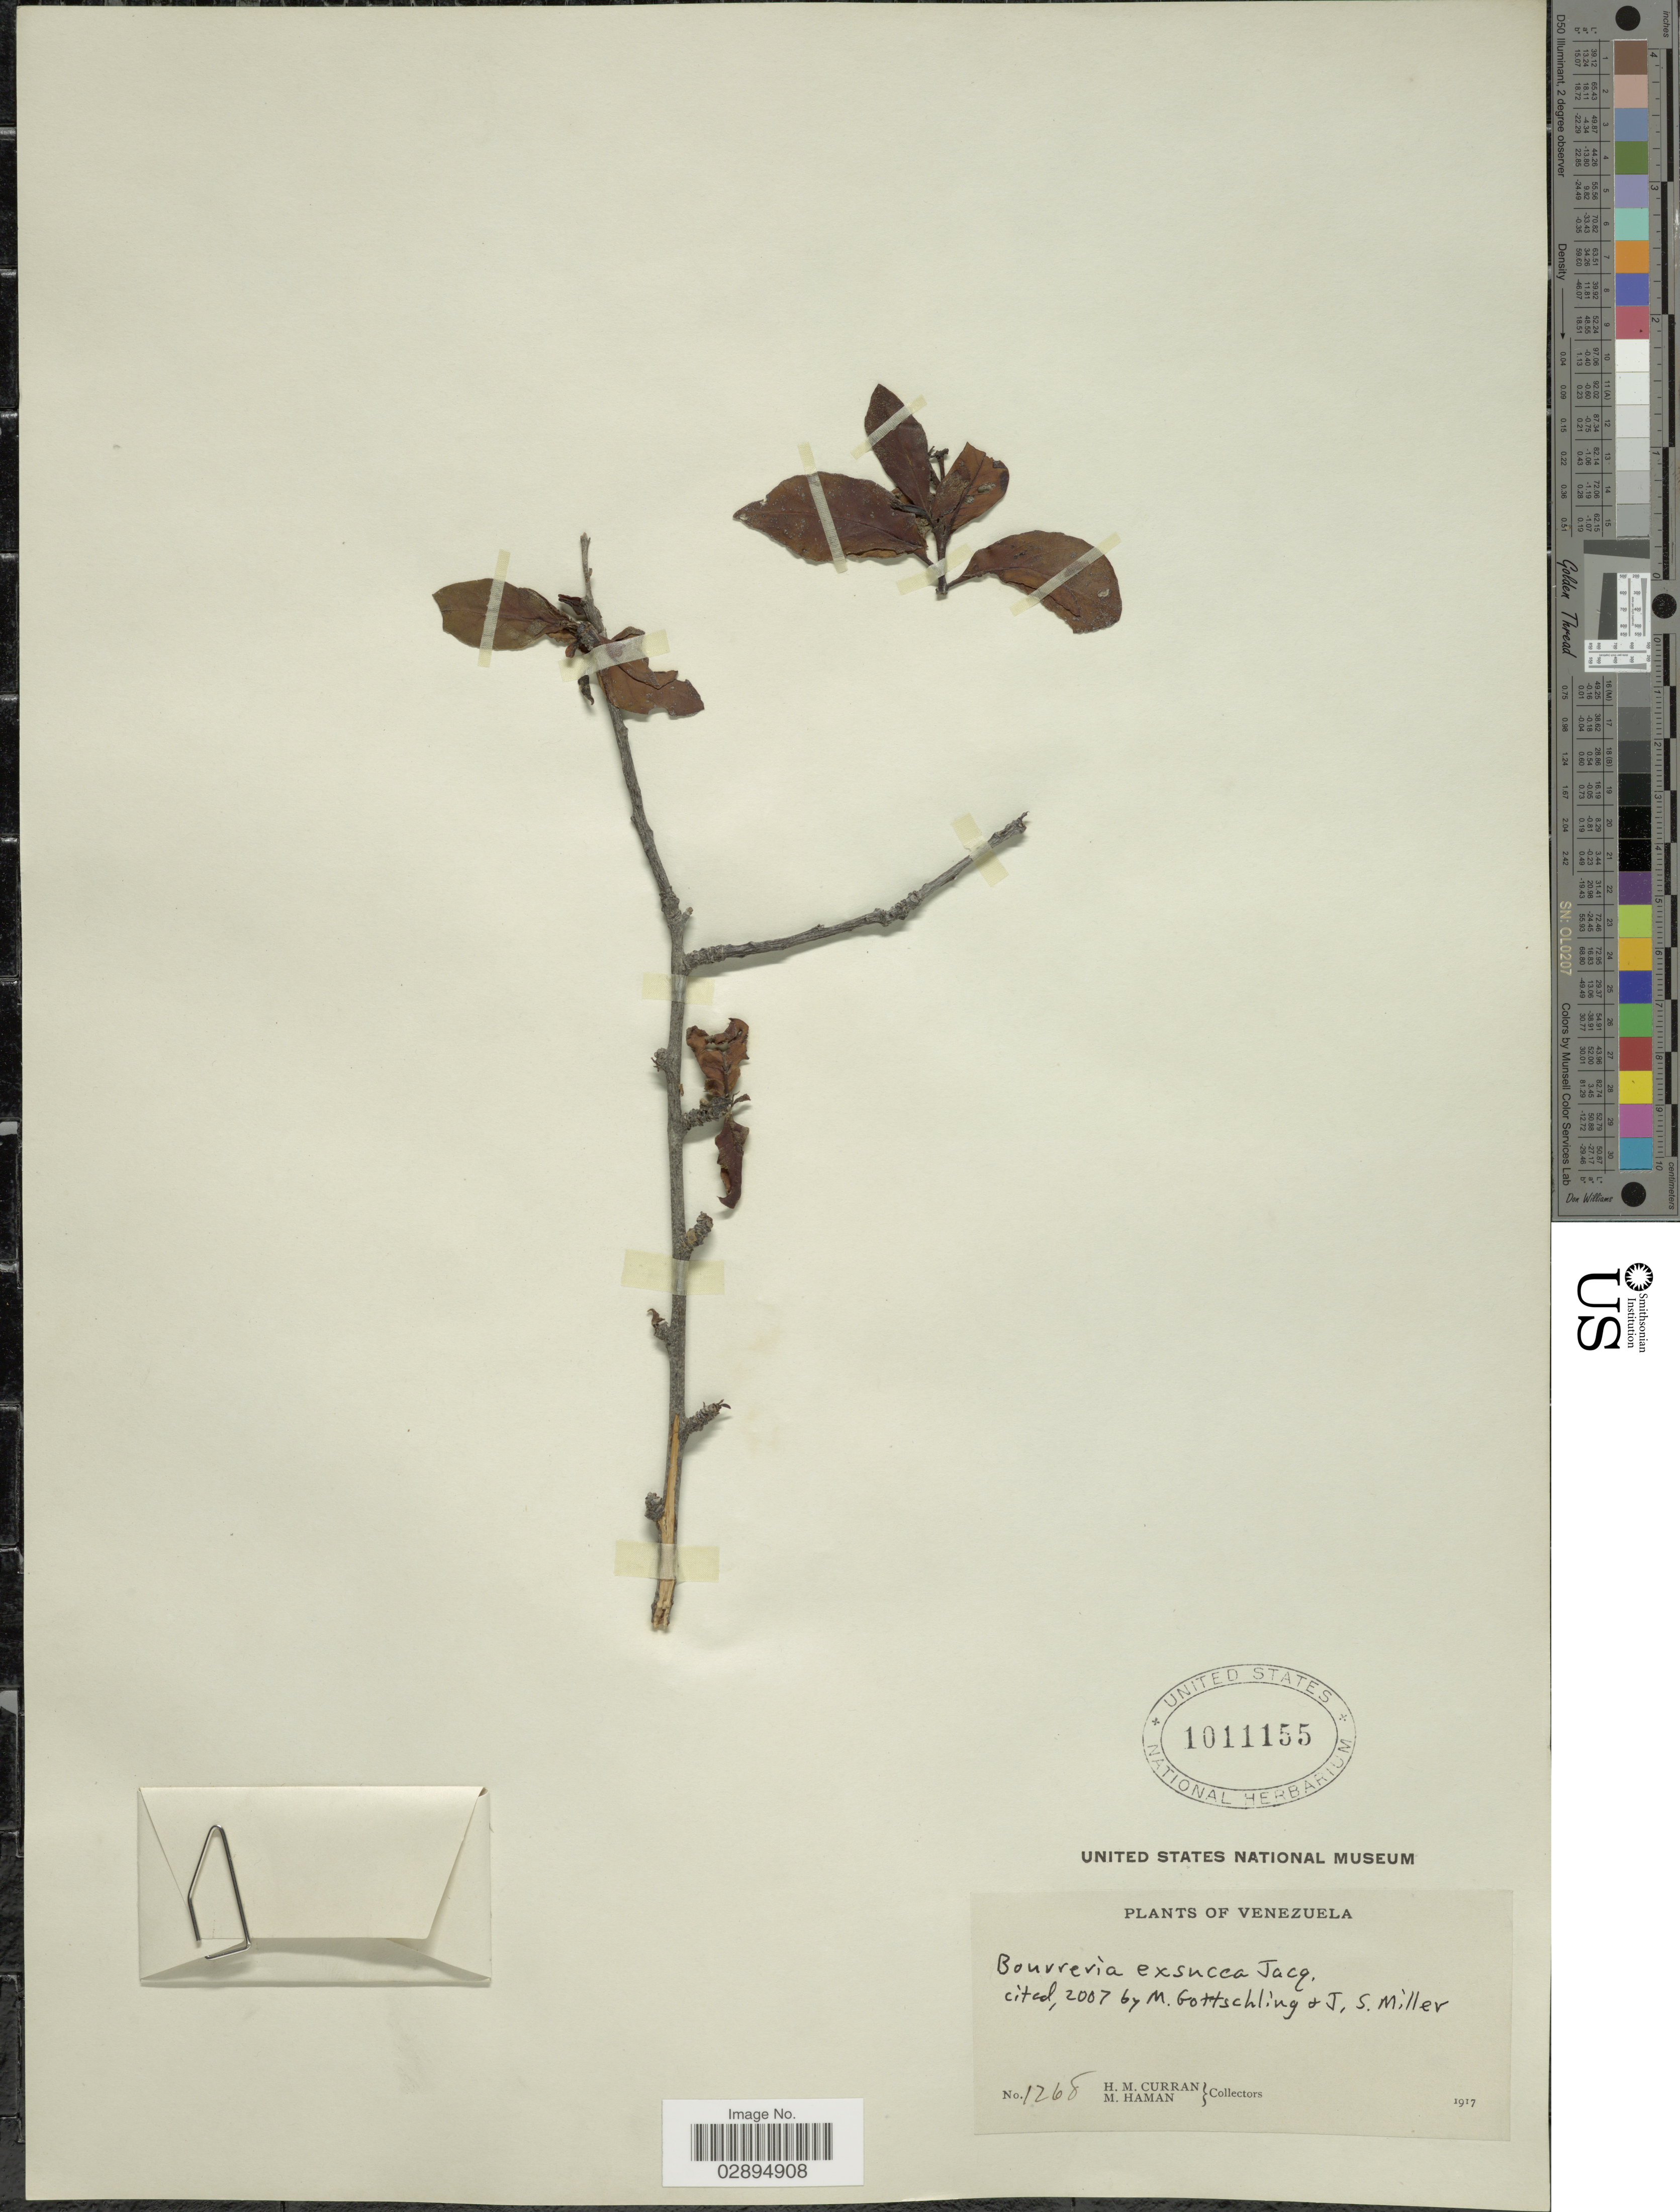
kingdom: Plantae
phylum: Tracheophyta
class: Magnoliopsida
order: Boraginales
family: Ehretiaceae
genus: Bourreria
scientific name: Bourreria exsucca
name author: (L.) Jacq.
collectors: H. M. Curran & M. Haman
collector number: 1268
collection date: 1917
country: Venezuela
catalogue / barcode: US 1011155